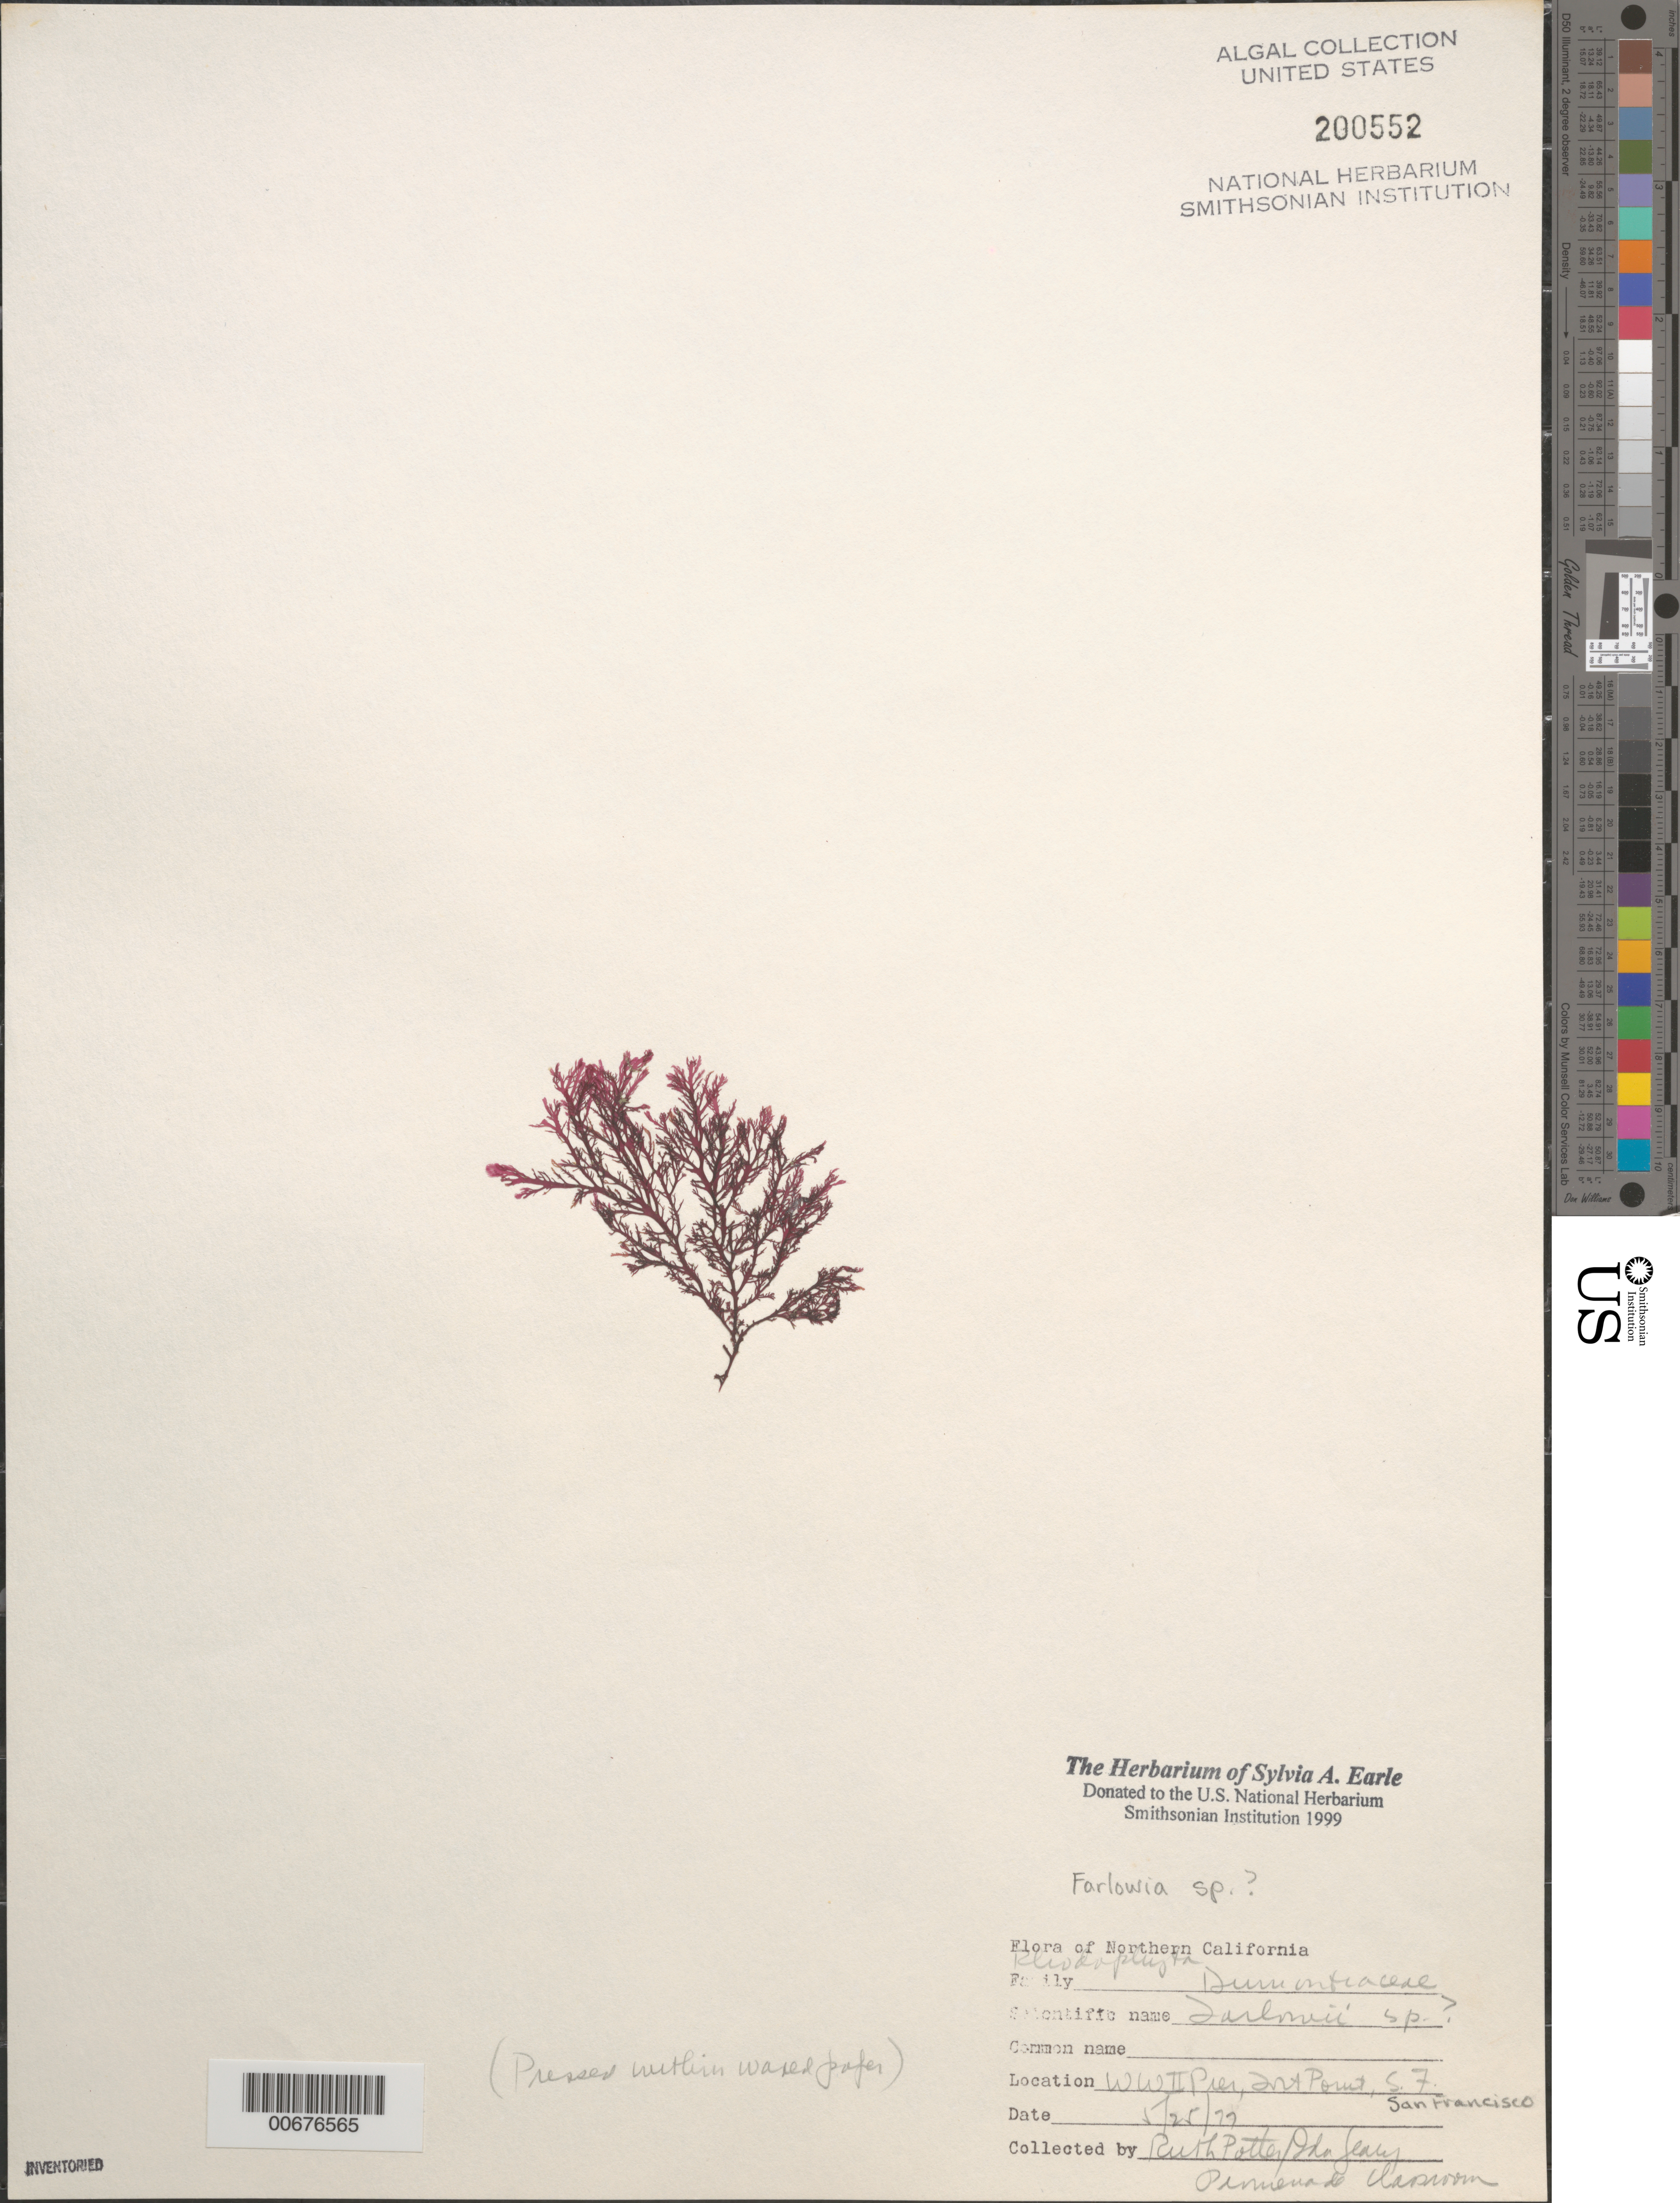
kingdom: Plantae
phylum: Rhodophyta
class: Florideophyceae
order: Gigartinales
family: Dumontiaceae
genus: Farlowia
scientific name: Farlowia sp.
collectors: R. Potter & I. Geary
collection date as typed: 25 May 1977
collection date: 1977-05-25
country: United States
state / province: California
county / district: San Francisco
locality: San Francisco, Fort Point, World War II Pier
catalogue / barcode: US 200552